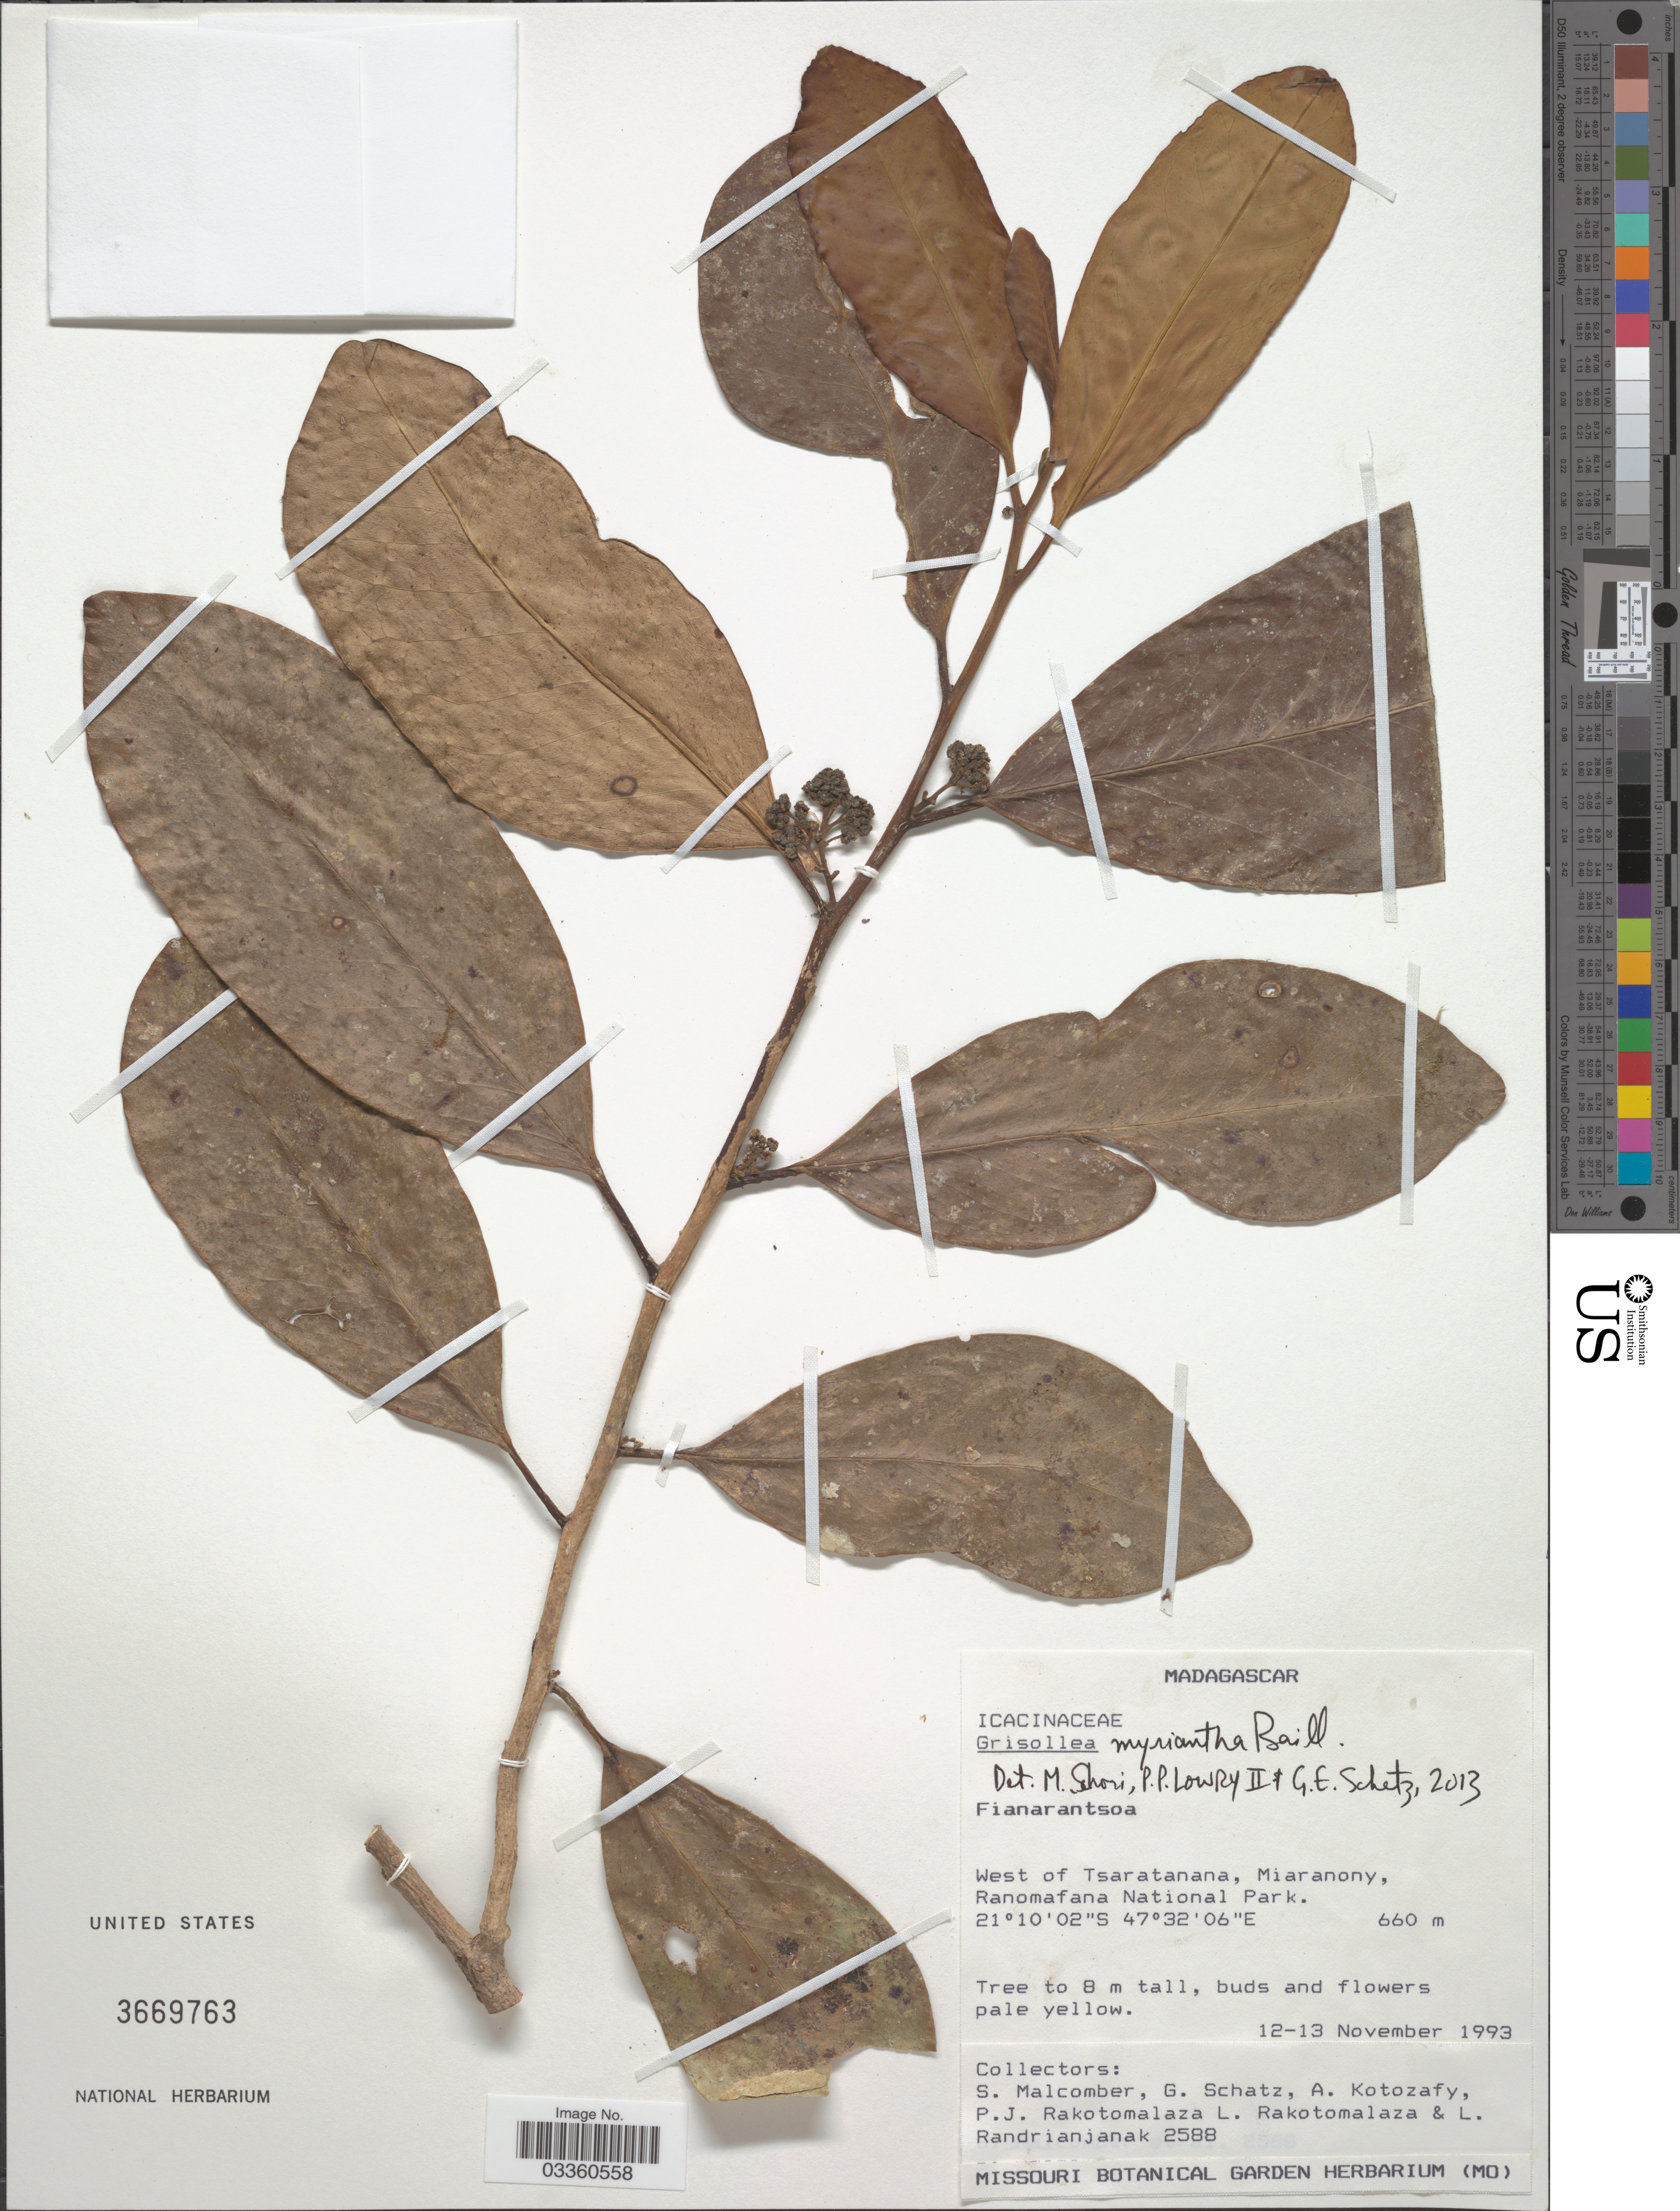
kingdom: Plantae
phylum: Tracheophyta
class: Magnoliopsida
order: Cardiopteridales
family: Stemonuraceae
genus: Grisollea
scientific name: Grisollea myriantha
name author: Baill.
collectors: S. T. Malcomber, G. C. Schatz, A. Kotozafy, P. J. Rakotomalaza & et al.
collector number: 2588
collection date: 1993-11-12/1993-11-13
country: Madagascar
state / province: Vatovavy Fitovinany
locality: West of Tsaratanana, Miaranony, Ranomafana National Park.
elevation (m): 660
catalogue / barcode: US 3669763